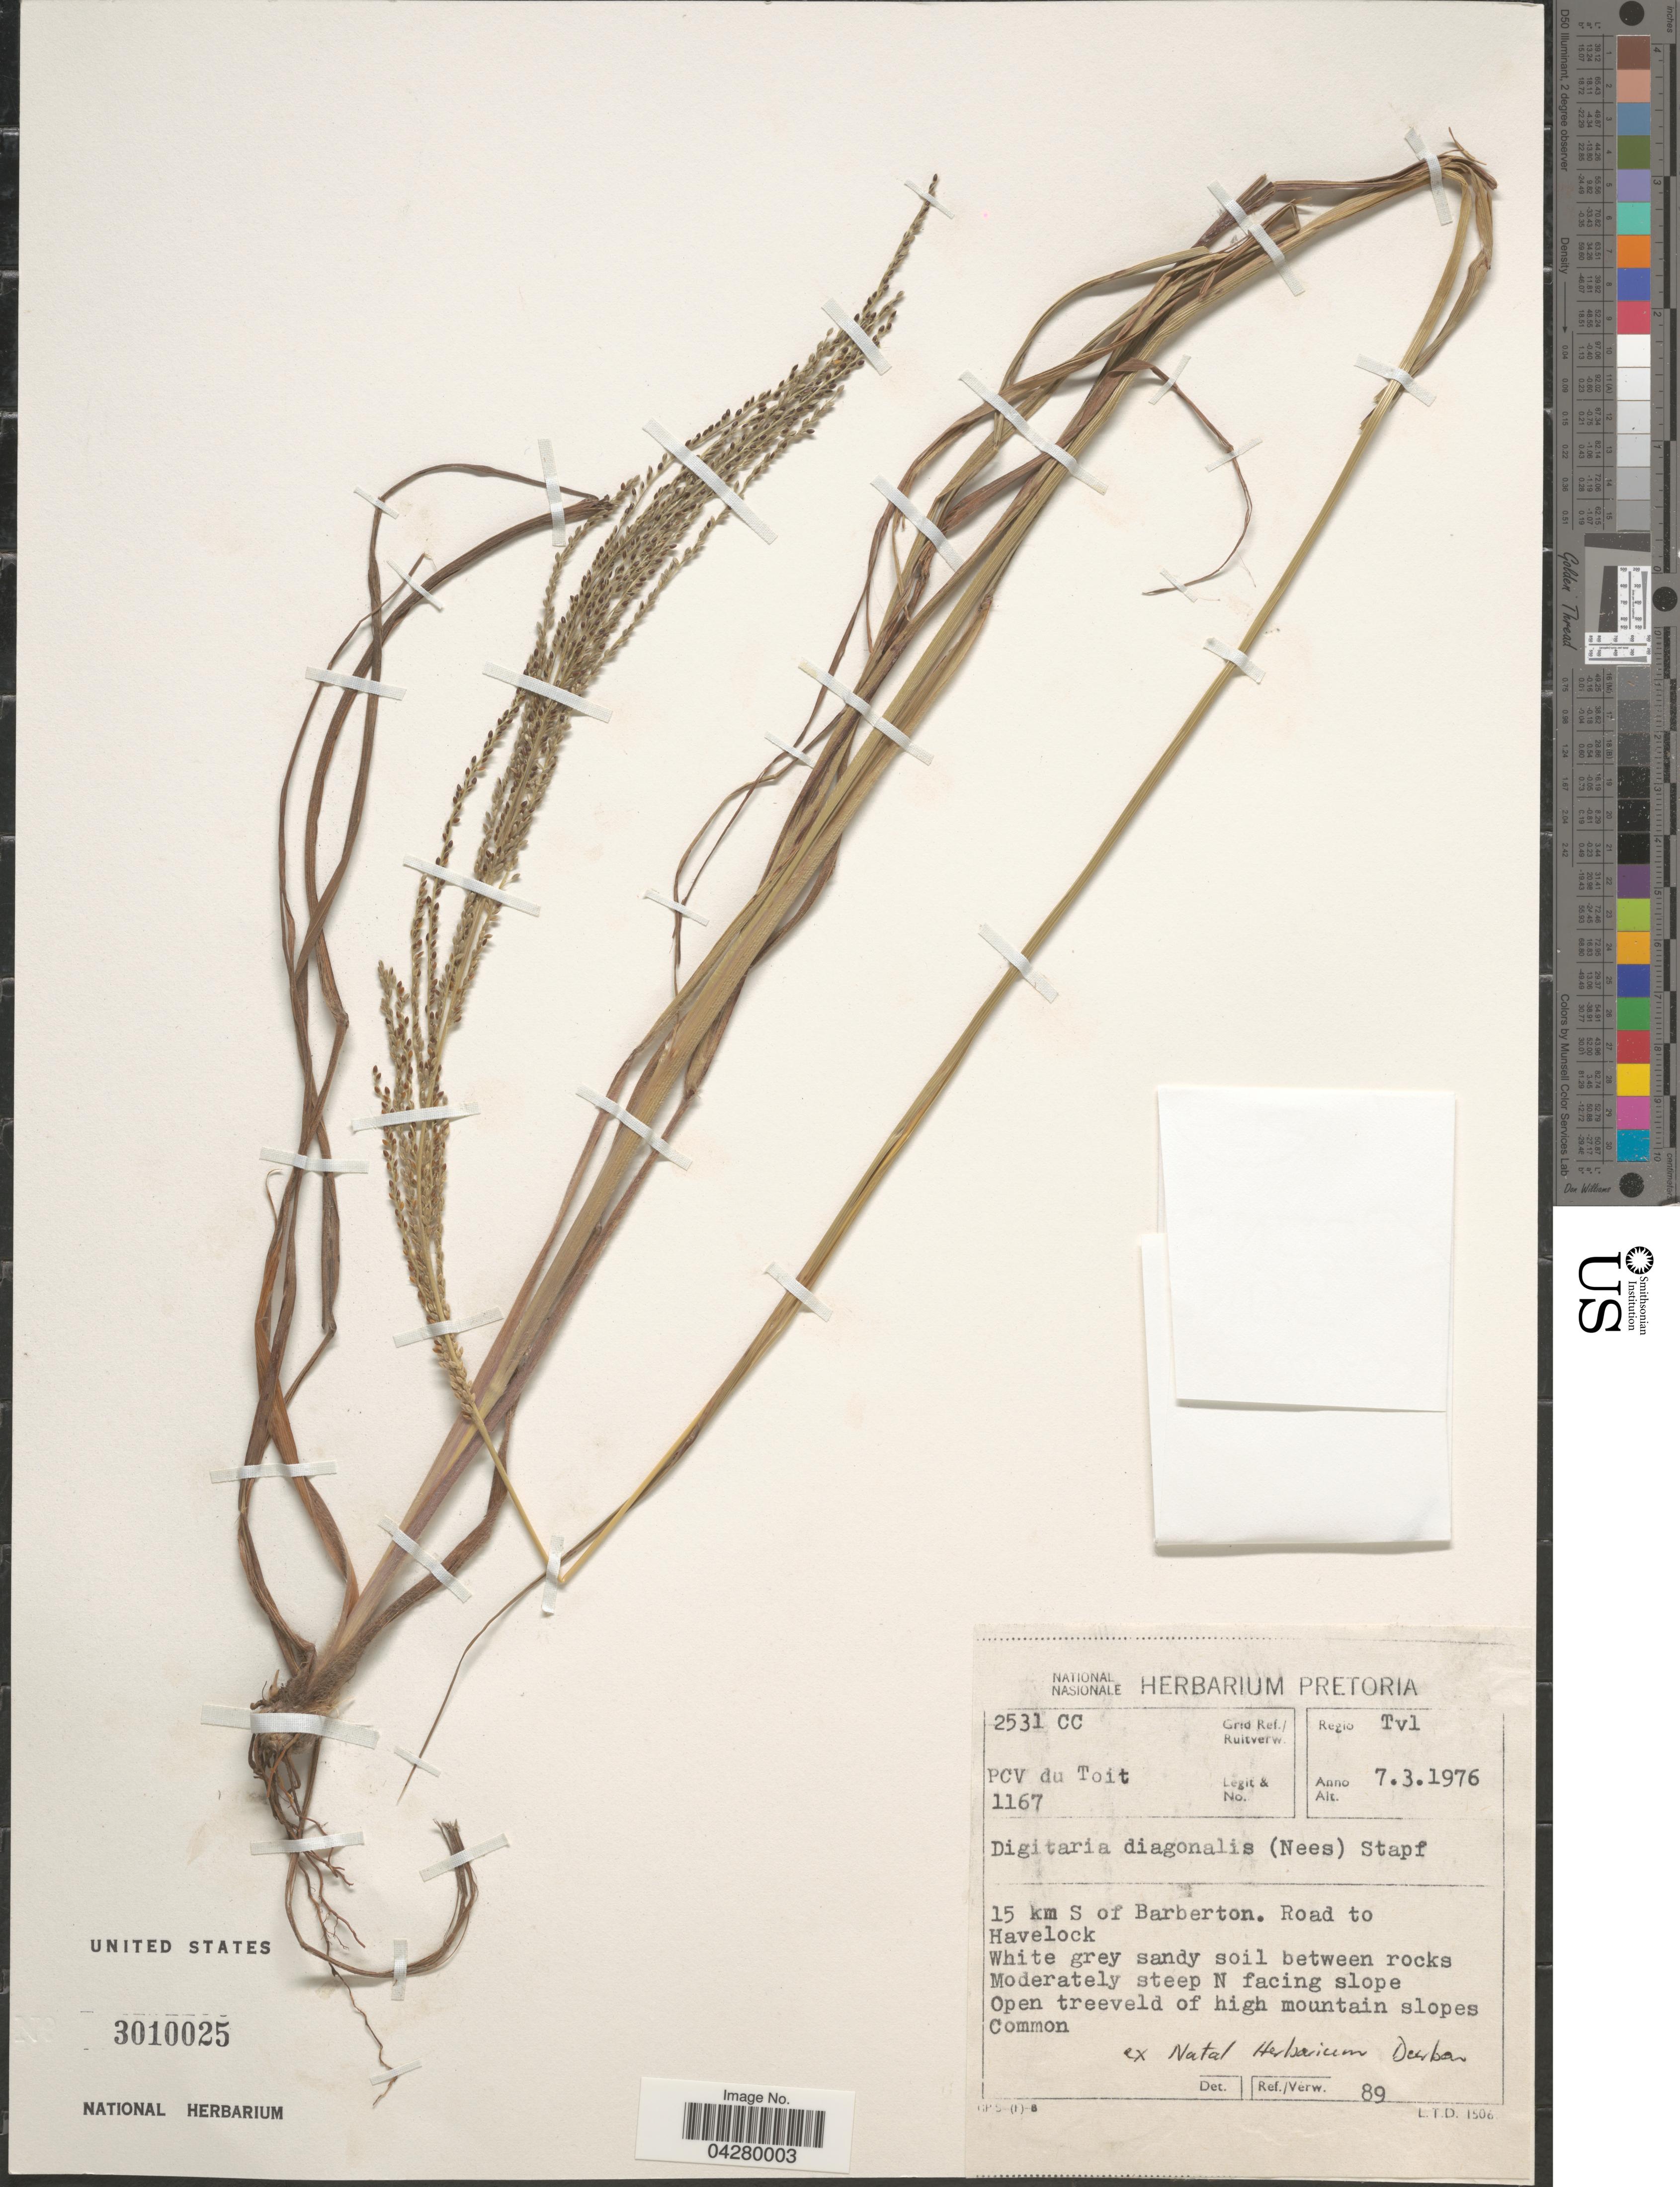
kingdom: Plantae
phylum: Tracheophyta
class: Liliopsida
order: Poales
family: Poaceae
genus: Digitaria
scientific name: Digitaria diagonalis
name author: (Nees) Stapf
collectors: P. Du Toit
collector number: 1167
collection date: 1976-03-07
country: South Africa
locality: Grid Ref./ Ruitverw. 2531 CC. Regio Tvl. 15 km S of Barberton. Road to Havelock. Moderately steep N facing slope.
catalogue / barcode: US 3010025